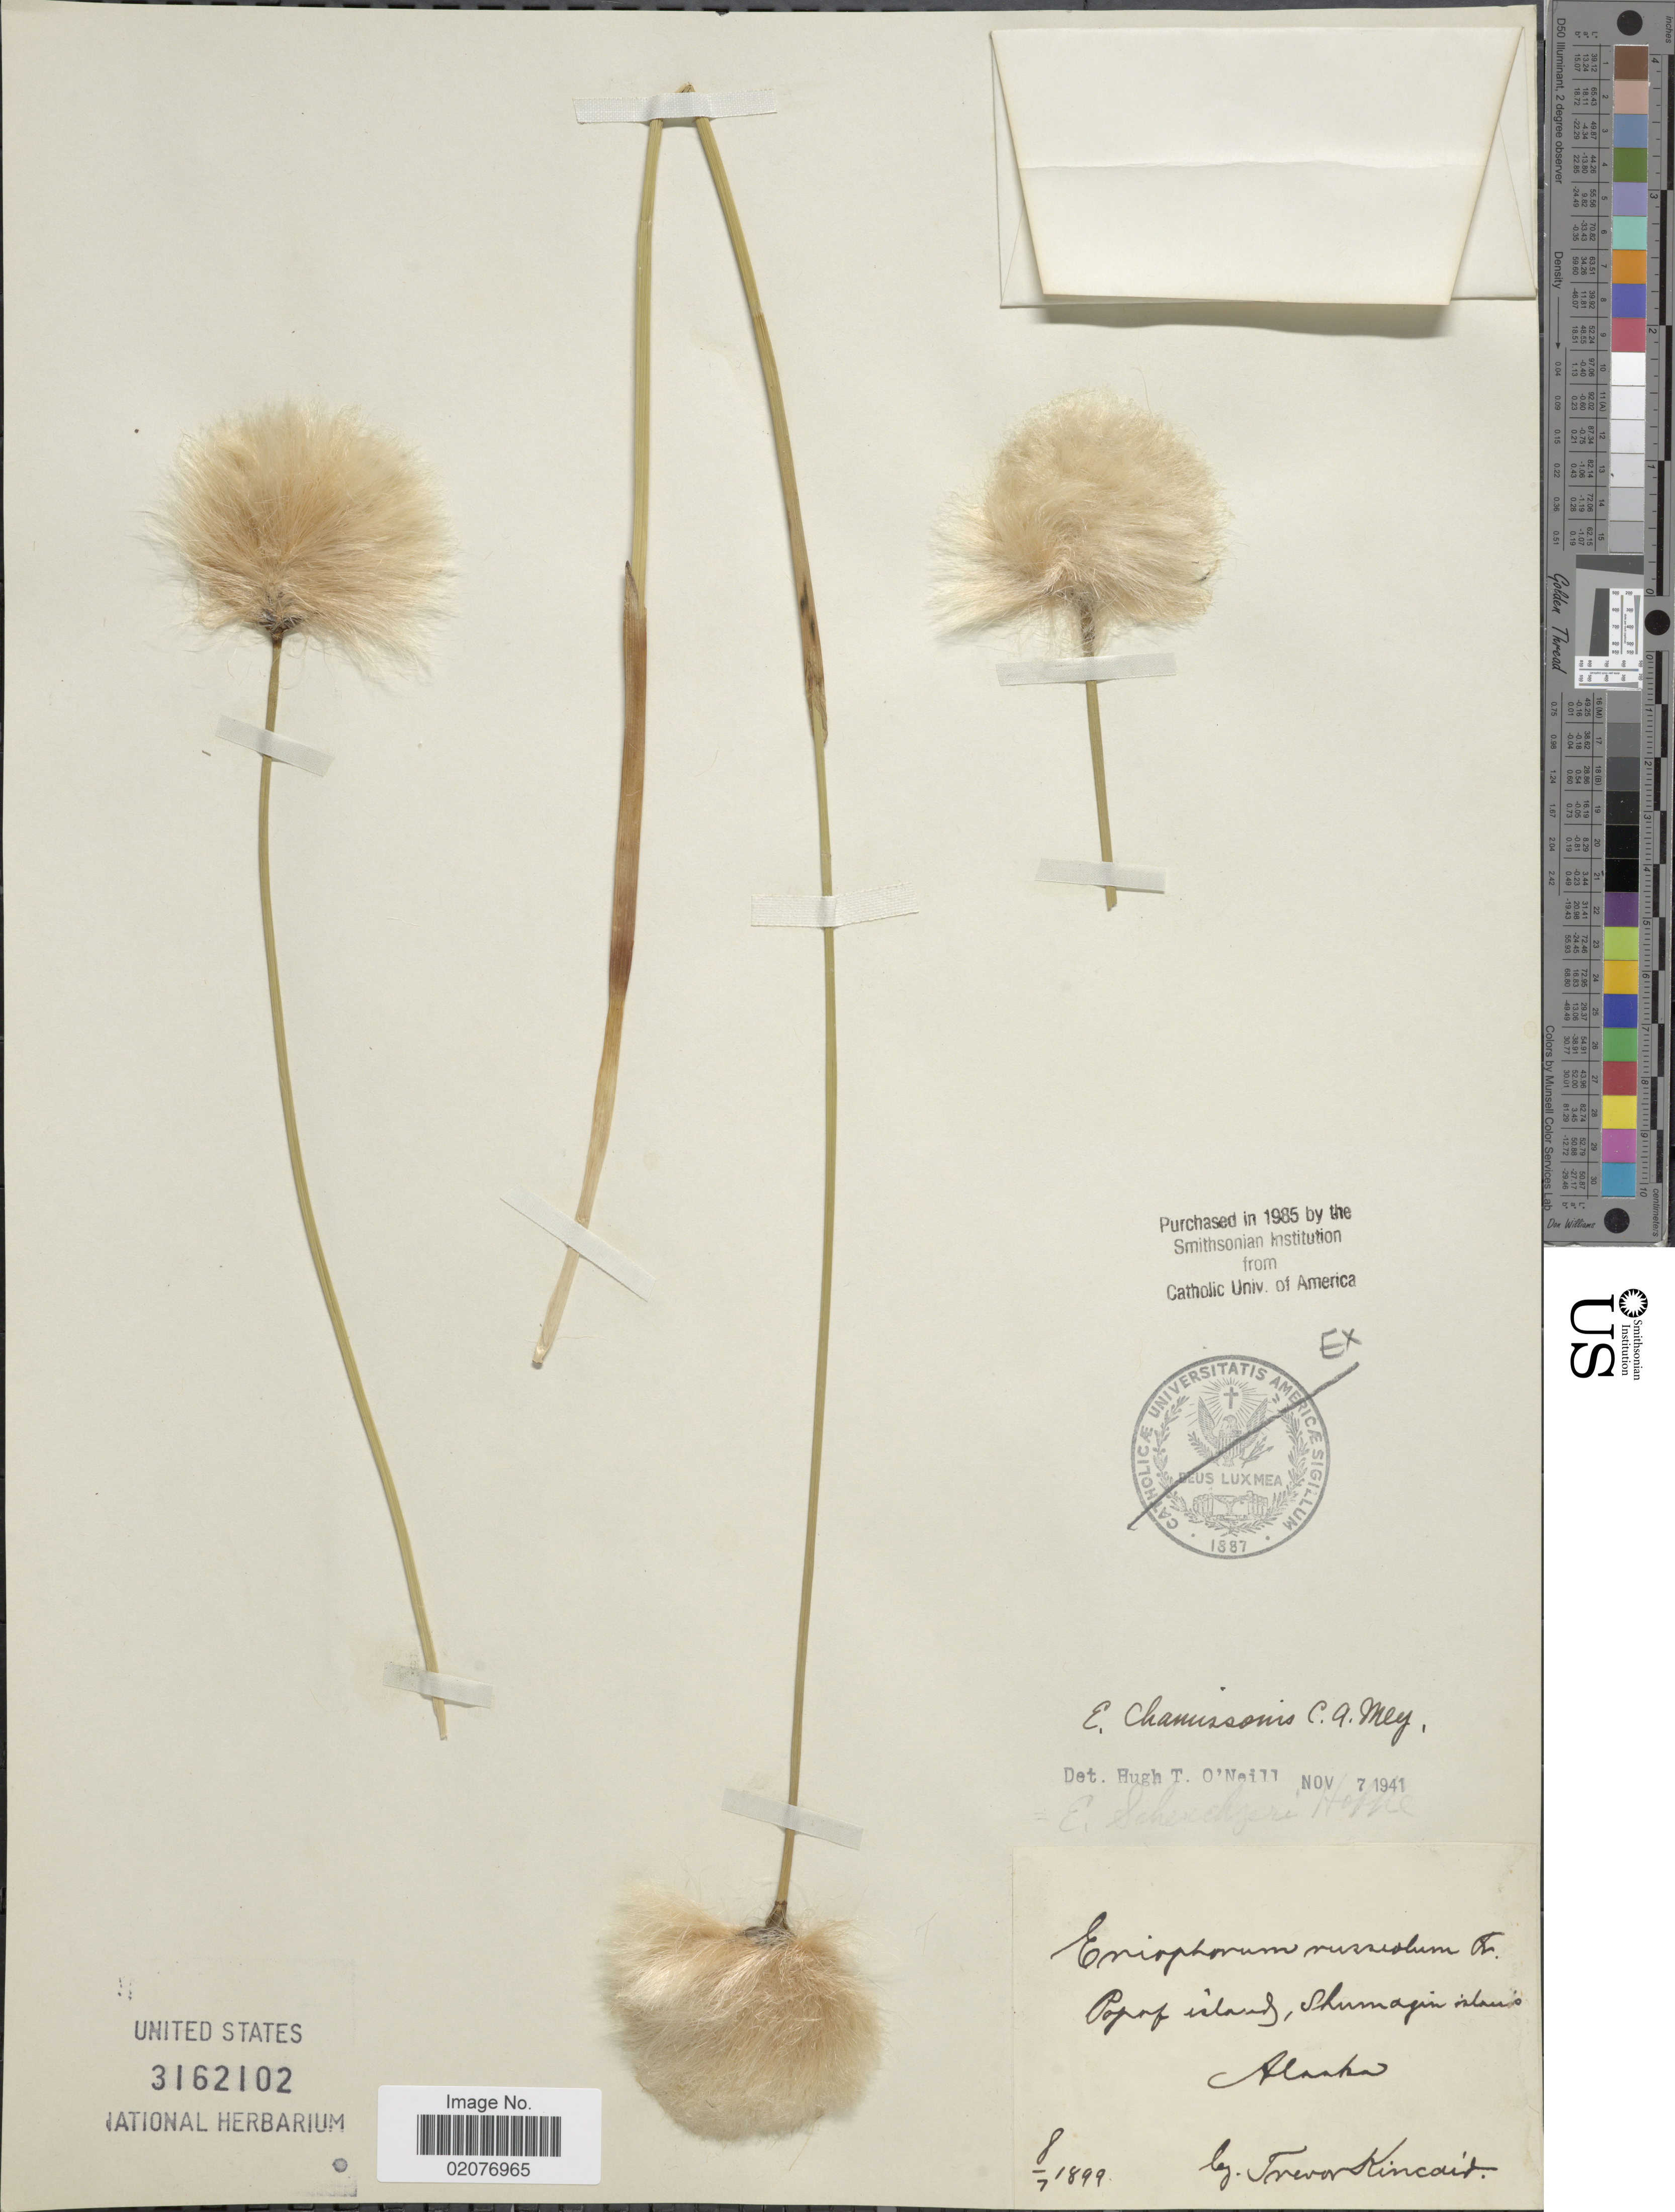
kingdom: Plantae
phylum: Tracheophyta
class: Liliopsida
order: Poales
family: Cyperaceae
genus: Eriophorum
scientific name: Eriophorum chamissonis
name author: C.A. Mey.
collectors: T. C. Kincaid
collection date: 1899-07-08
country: United States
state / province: Alaska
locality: Popof islands, Shumagin islands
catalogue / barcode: US 3162102